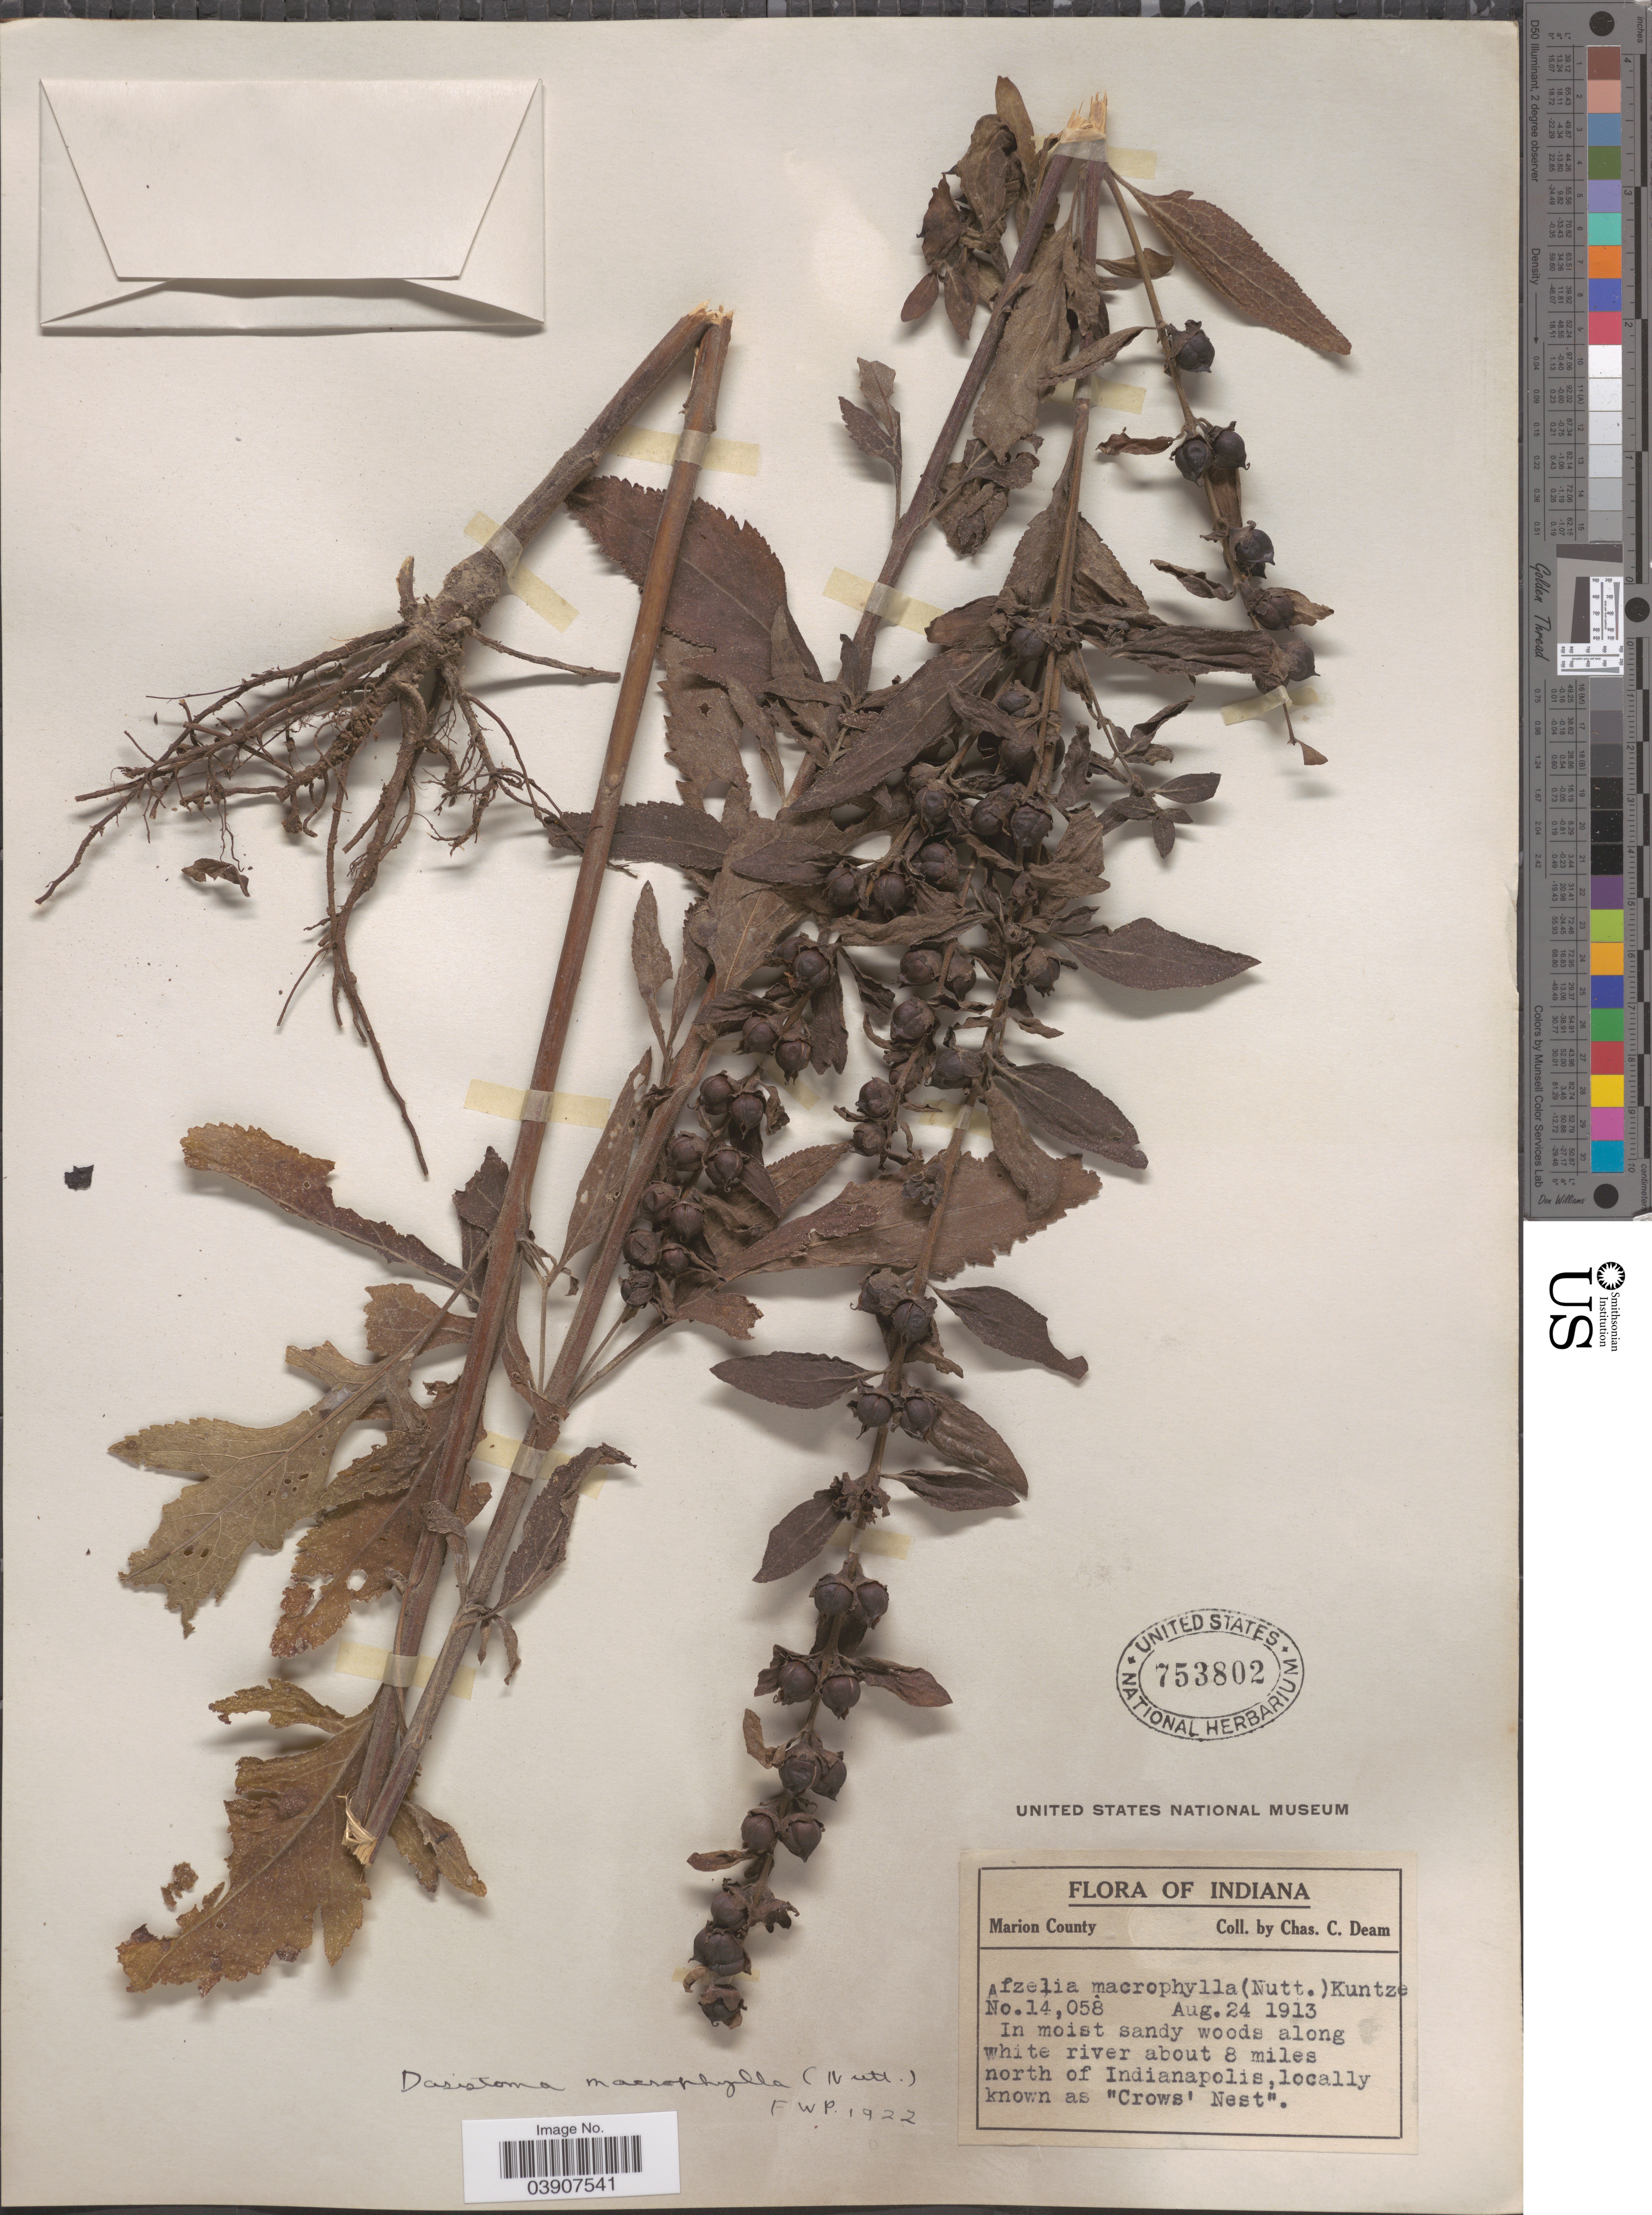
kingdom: Plantae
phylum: Tracheophyta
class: Magnoliopsida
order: Lamiales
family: Orobanchaceae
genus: Dasistoma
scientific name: Dasistoma macrophylla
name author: (Nutt.) Raf.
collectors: C. C. Deam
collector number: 14058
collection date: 1913-08-24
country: United States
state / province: Indiana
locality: Marion County. In moist sandy woods along white river about 8 miles north of Indianapolis.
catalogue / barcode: US 753802